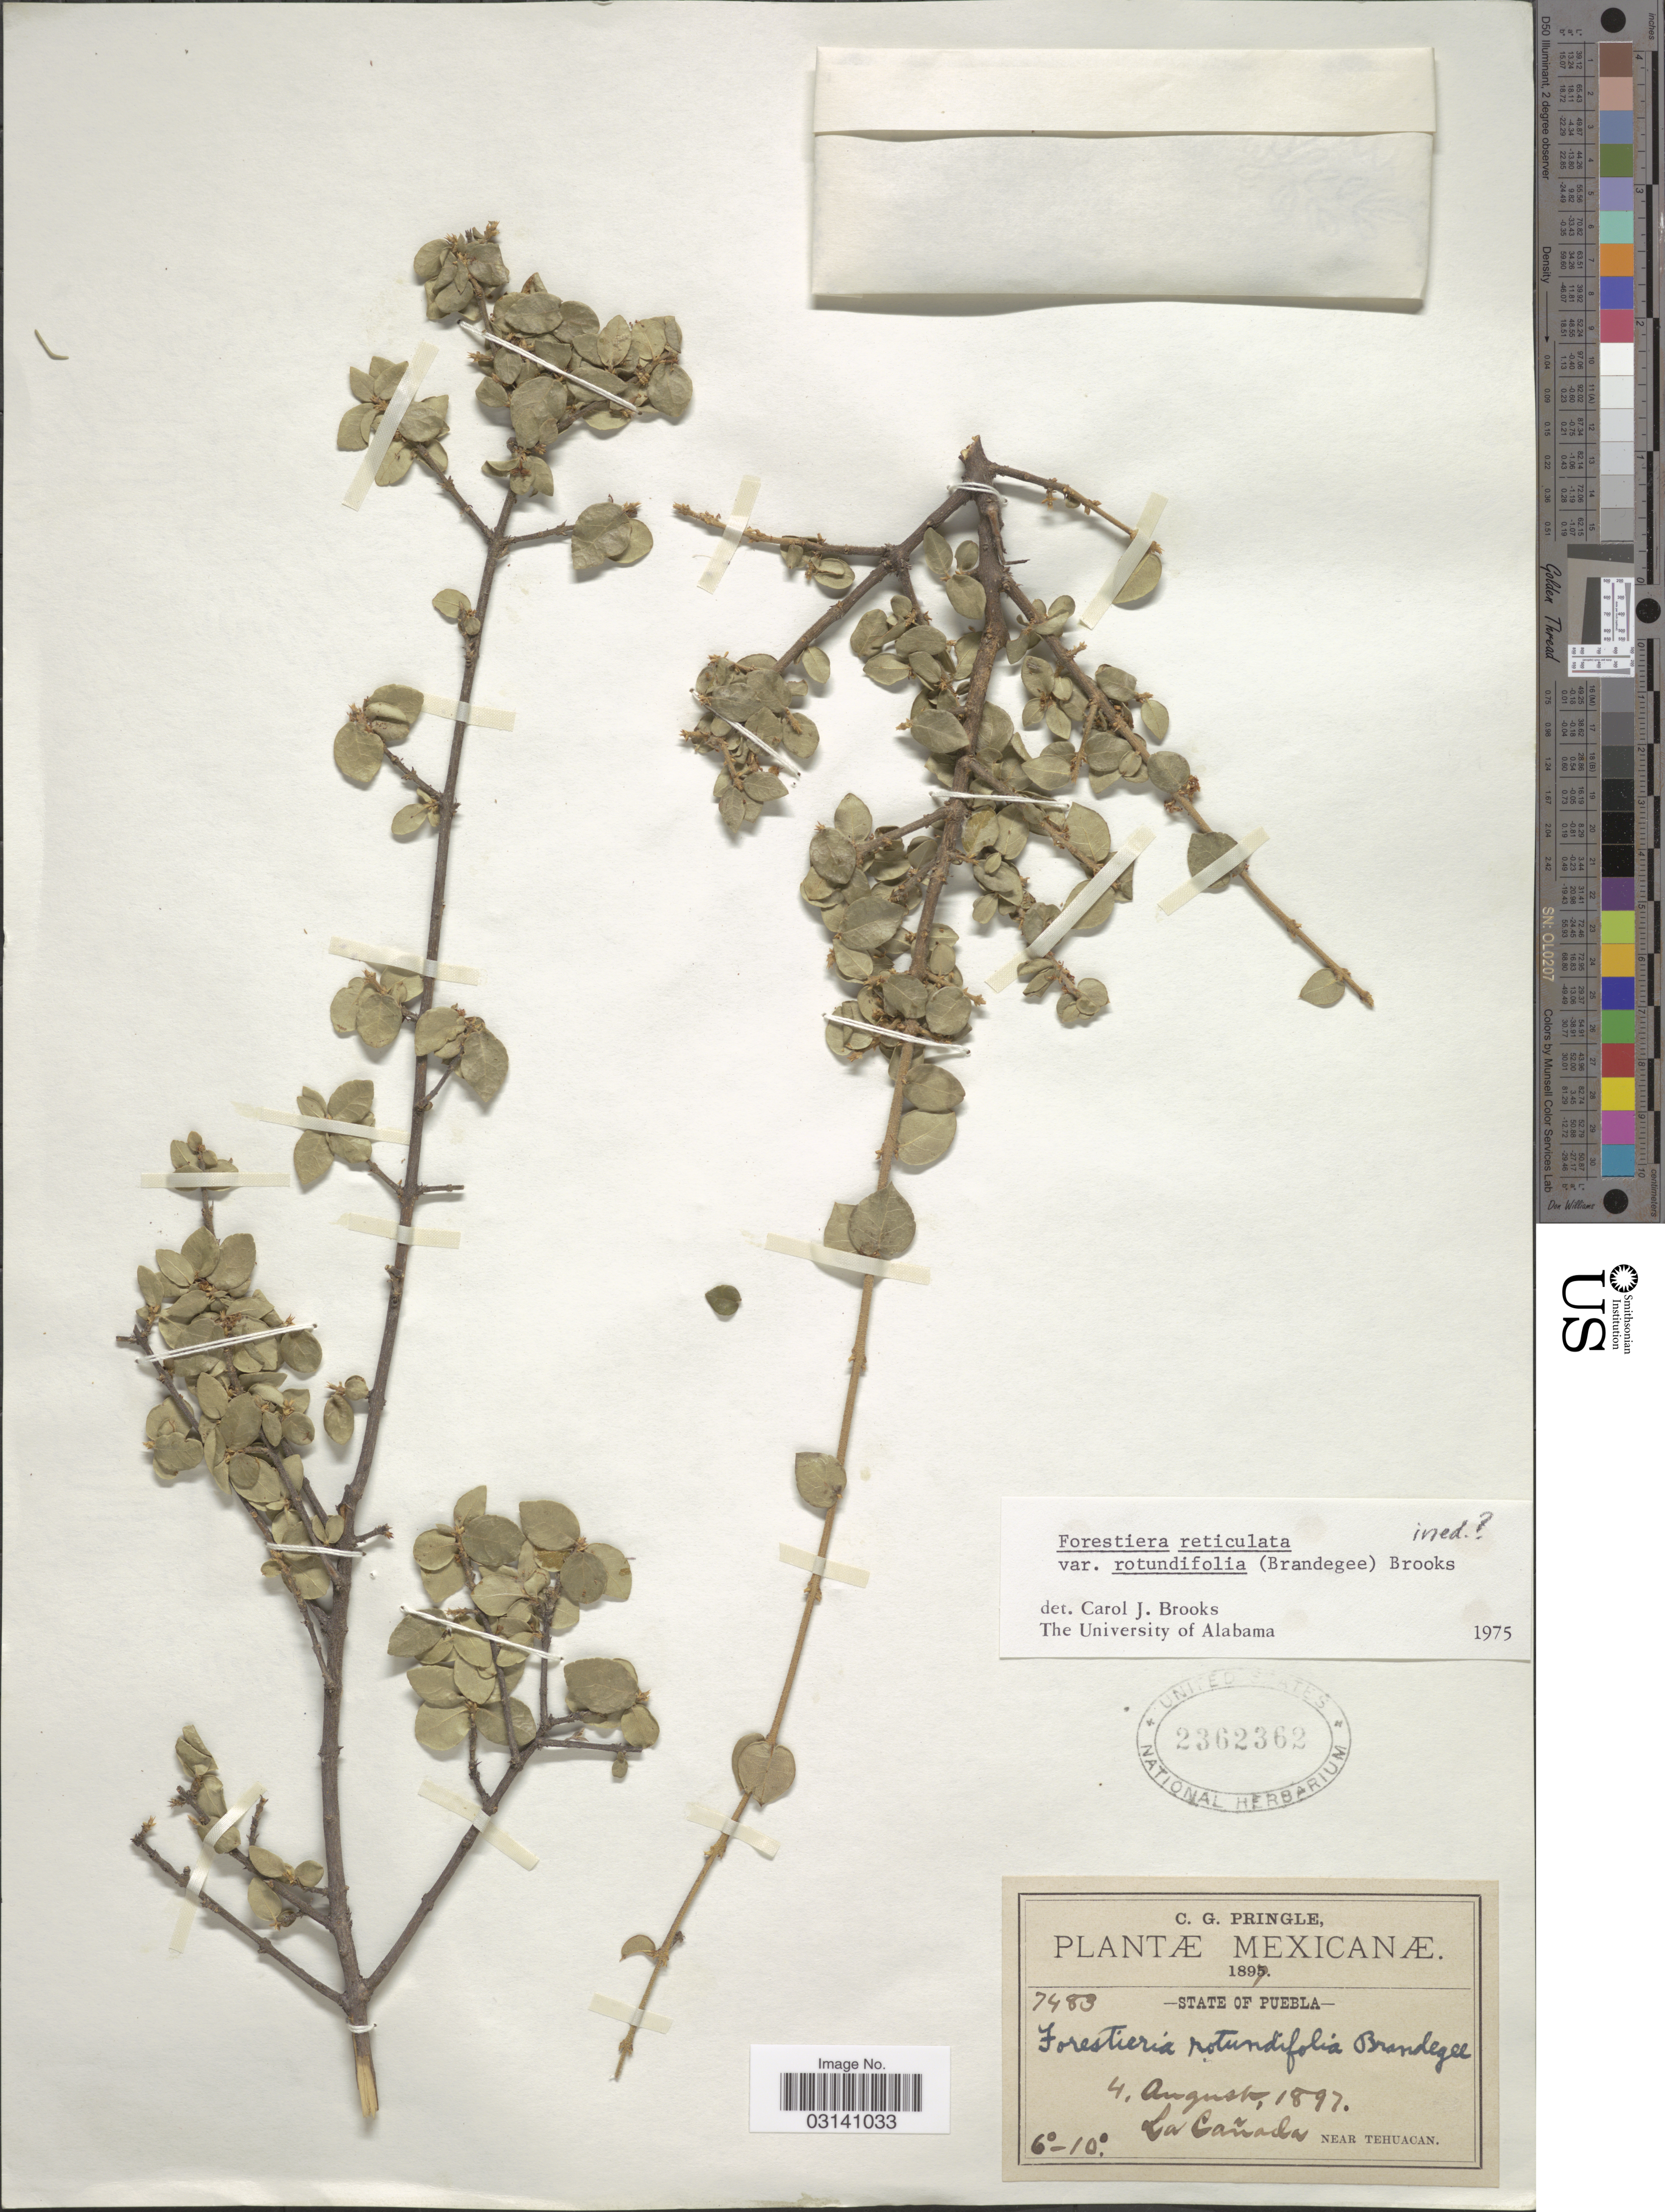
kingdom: Plantae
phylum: Tracheophyta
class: Magnoliopsida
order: Lamiales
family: Oleaceae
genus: Forestiera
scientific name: Forestiera rotundifolia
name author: (Brandegee) Standl.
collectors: C. G. Pringle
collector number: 7483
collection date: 1897-08-04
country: Mexico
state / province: Puebla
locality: La Cañada near Tehuacan.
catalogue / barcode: US 2362362